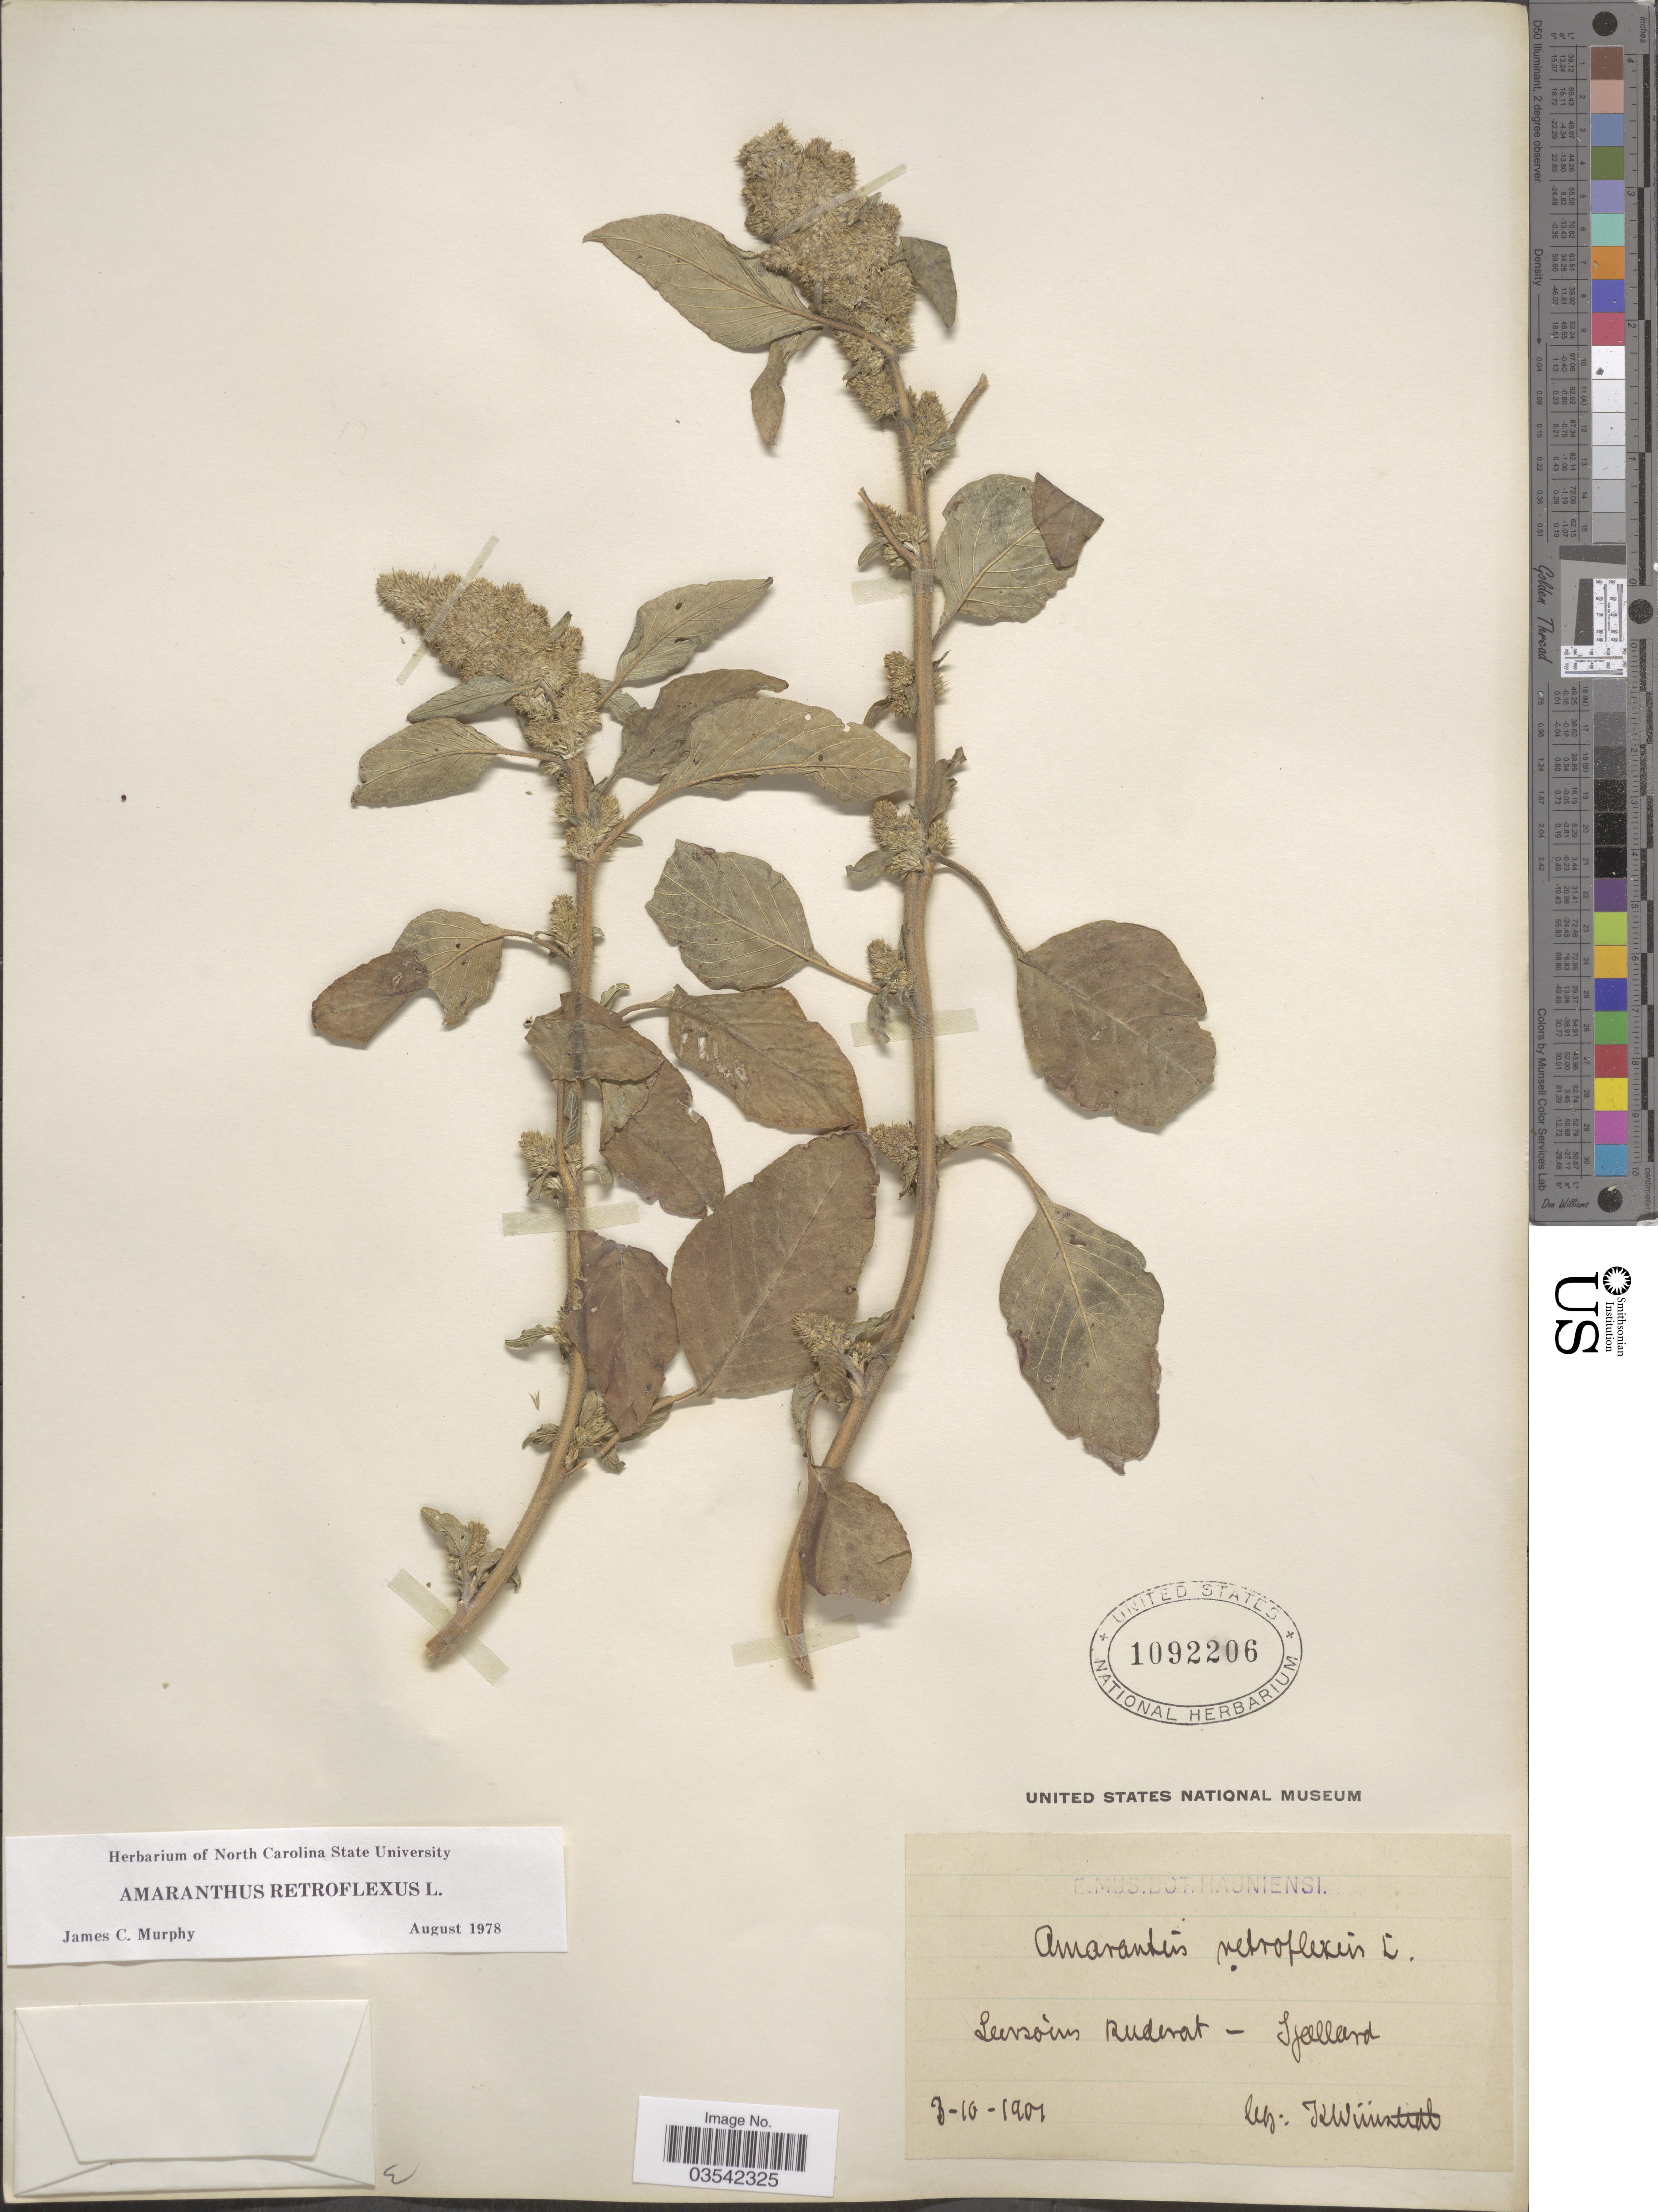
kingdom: Plantae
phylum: Tracheophyta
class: Magnoliopsida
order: Caryophyllales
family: Amaranthaceae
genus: Amaranthus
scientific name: Amaranthus retroflexus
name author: L.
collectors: K. Winstedt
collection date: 1901-10-03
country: Denmark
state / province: Sjæland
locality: Leerson's Ruderat - Sjælland.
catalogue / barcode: US 1092206